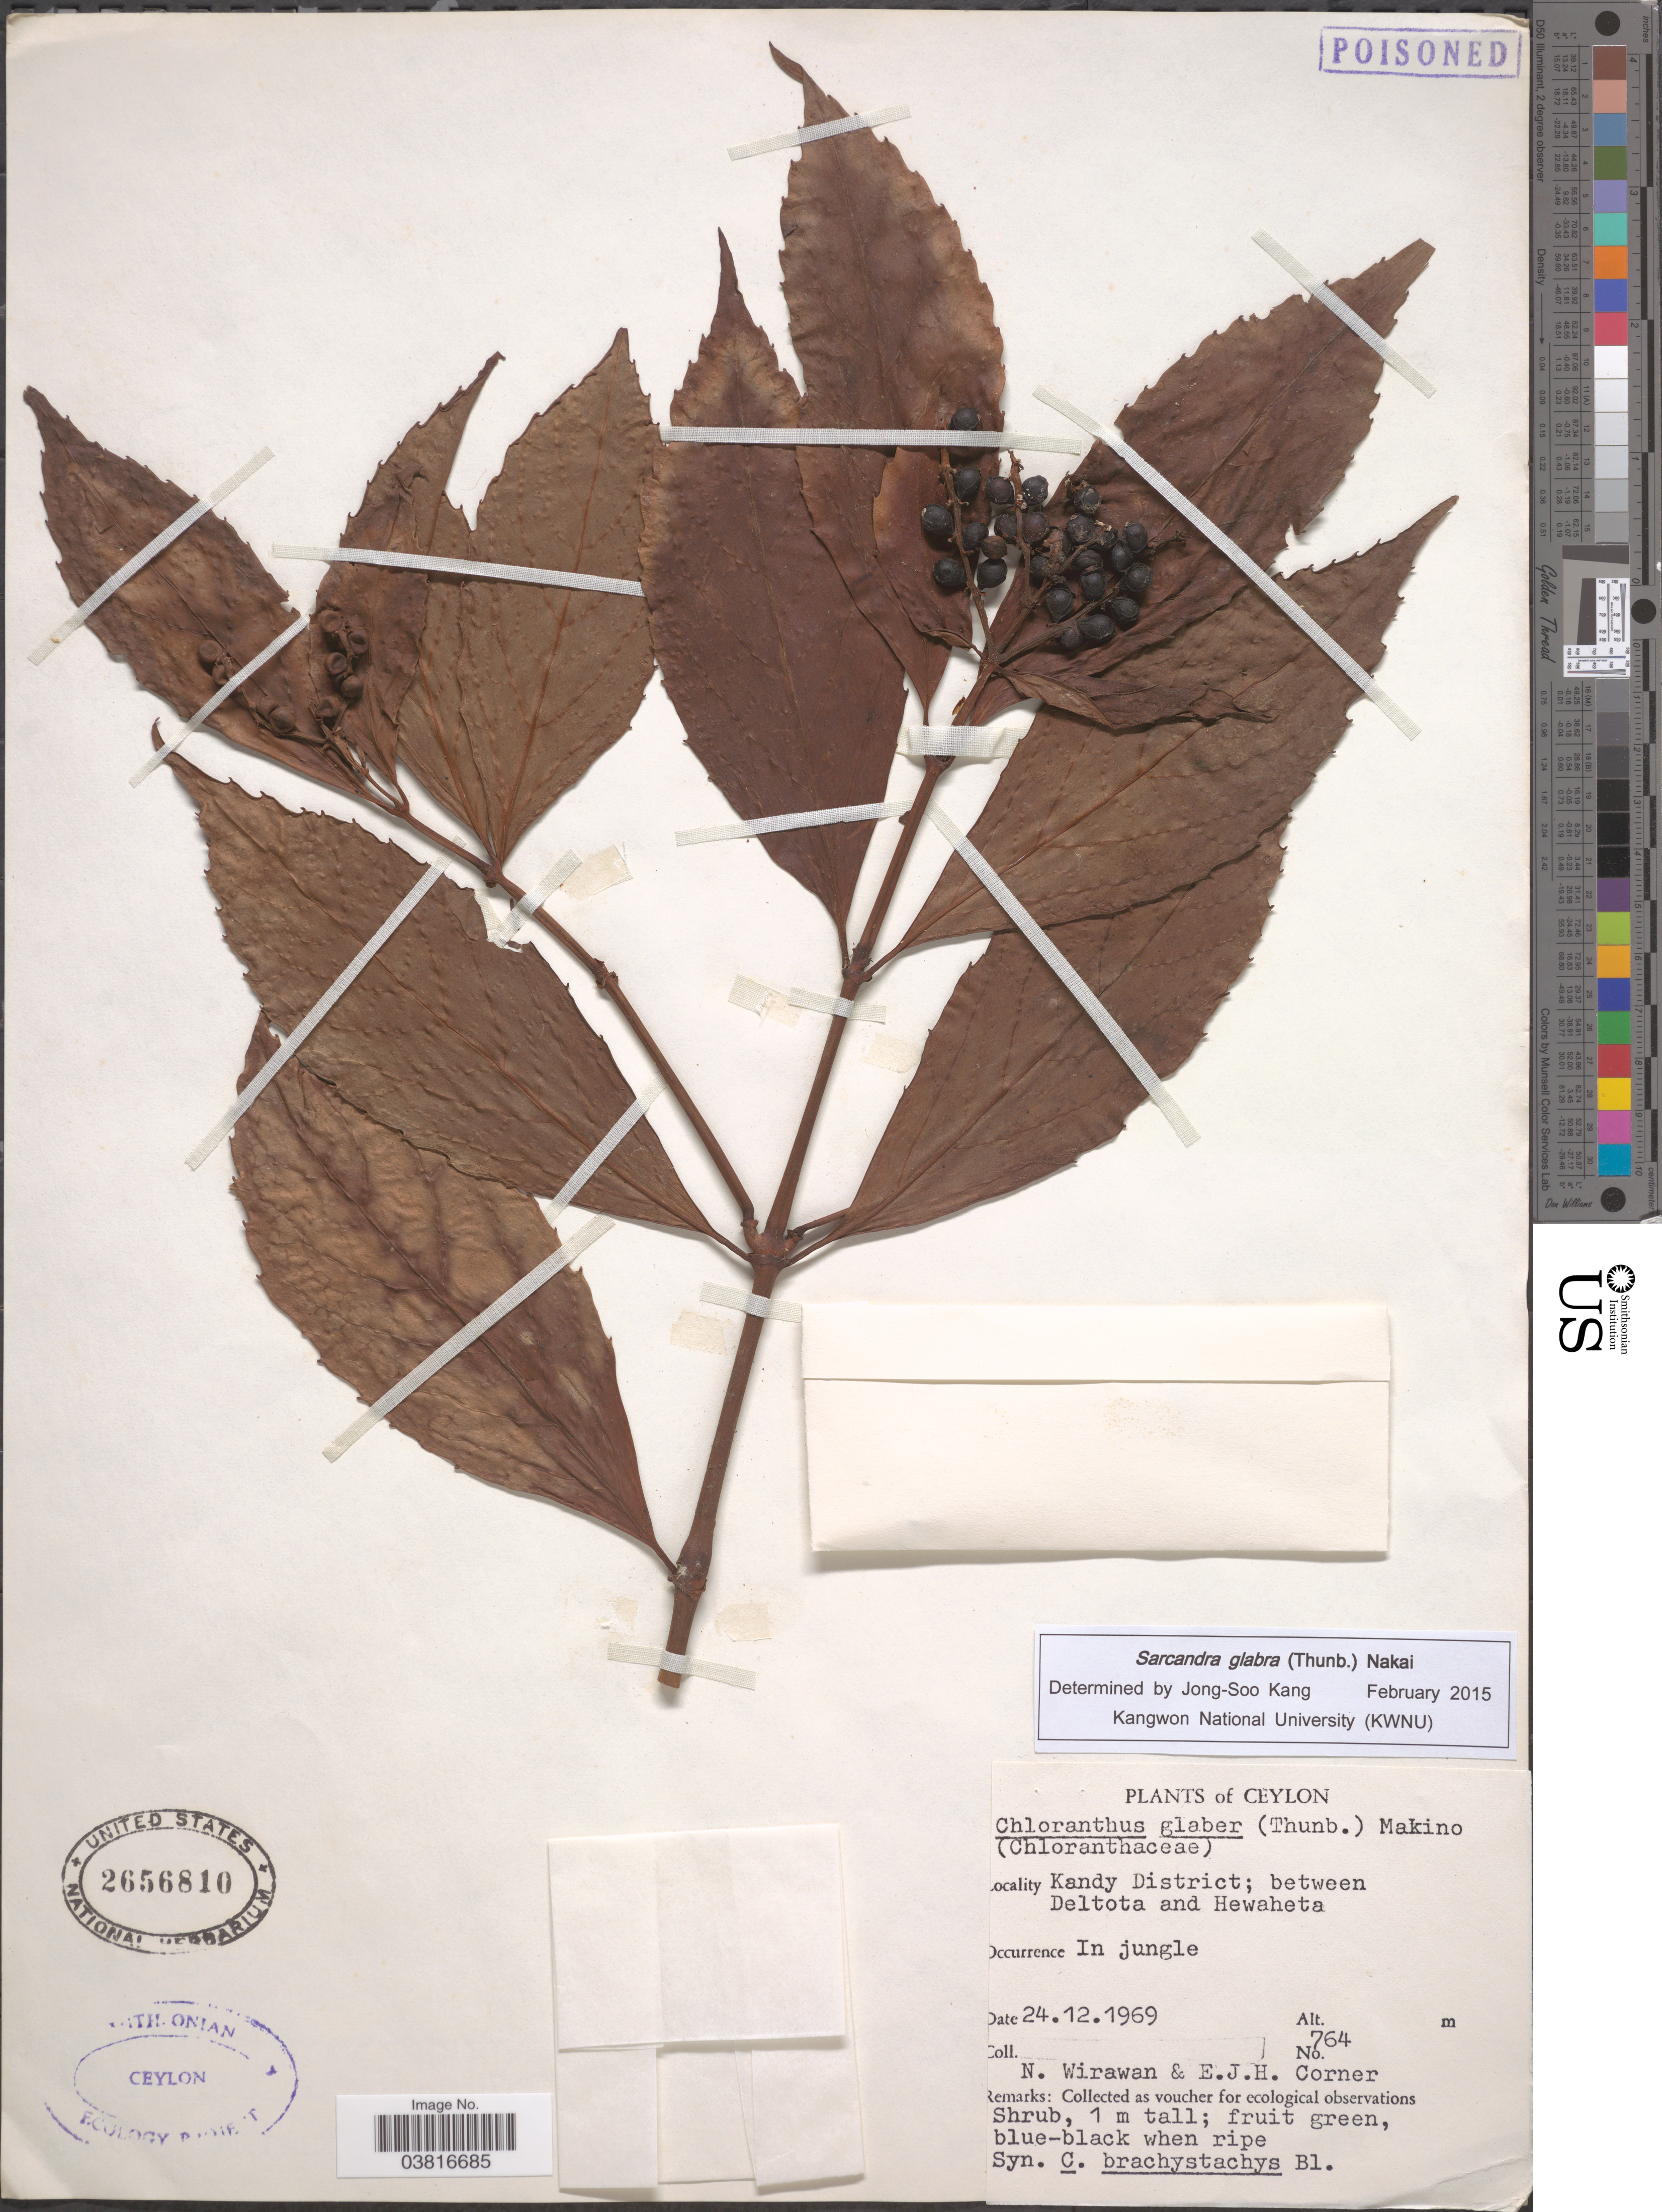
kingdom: Plantae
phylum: Tracheophyta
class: Magnoliopsida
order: Chloranthales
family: Chloranthaceae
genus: Sarcandra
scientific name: Sarcandra glabra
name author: (Thunb.) Nakai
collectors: N. Wirawan & E. Corner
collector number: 764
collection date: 1969-12-24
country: Sri Lanka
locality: Ceylon. Kandy District; between Deltota and Hewaheta.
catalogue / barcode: US 2656810